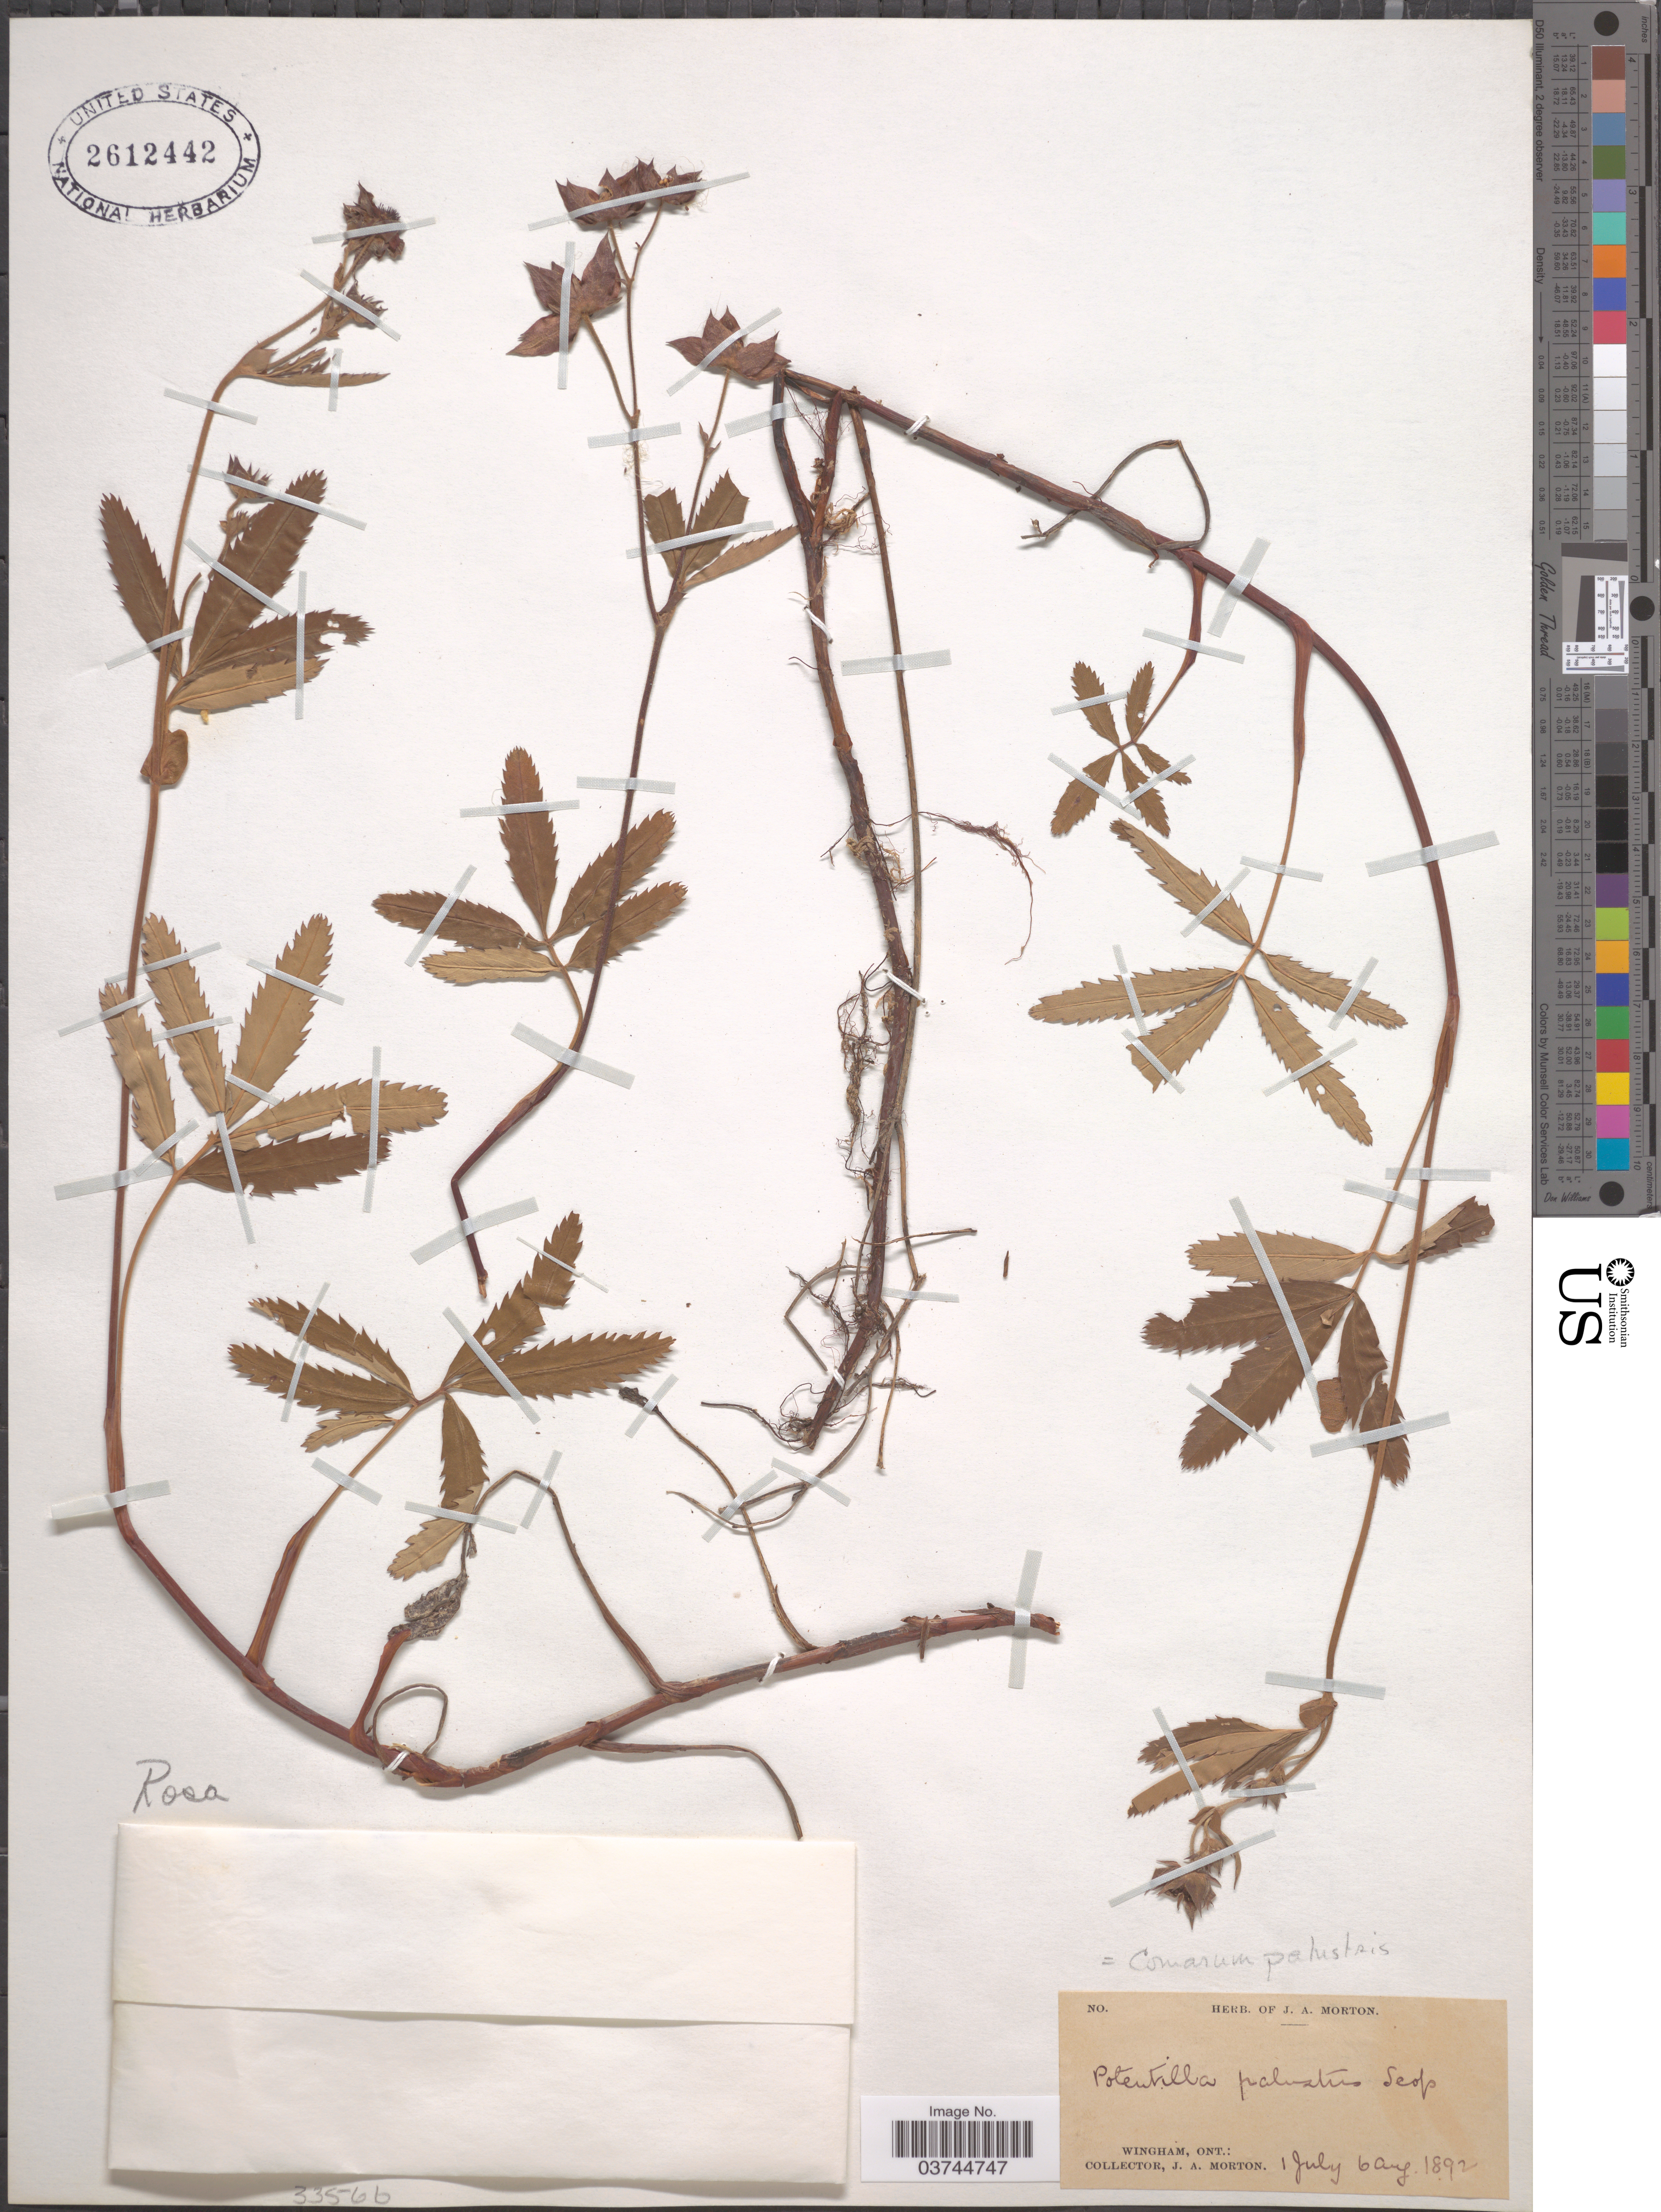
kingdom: Plantae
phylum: Tracheophyta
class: Magnoliopsida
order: Rosales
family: Rosaceae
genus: Comarum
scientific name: Comarum palustre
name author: L.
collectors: J. A. Morton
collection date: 1892-07-01/1892-08-06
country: Canada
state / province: Ontario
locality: Wingham.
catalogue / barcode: US 2612442